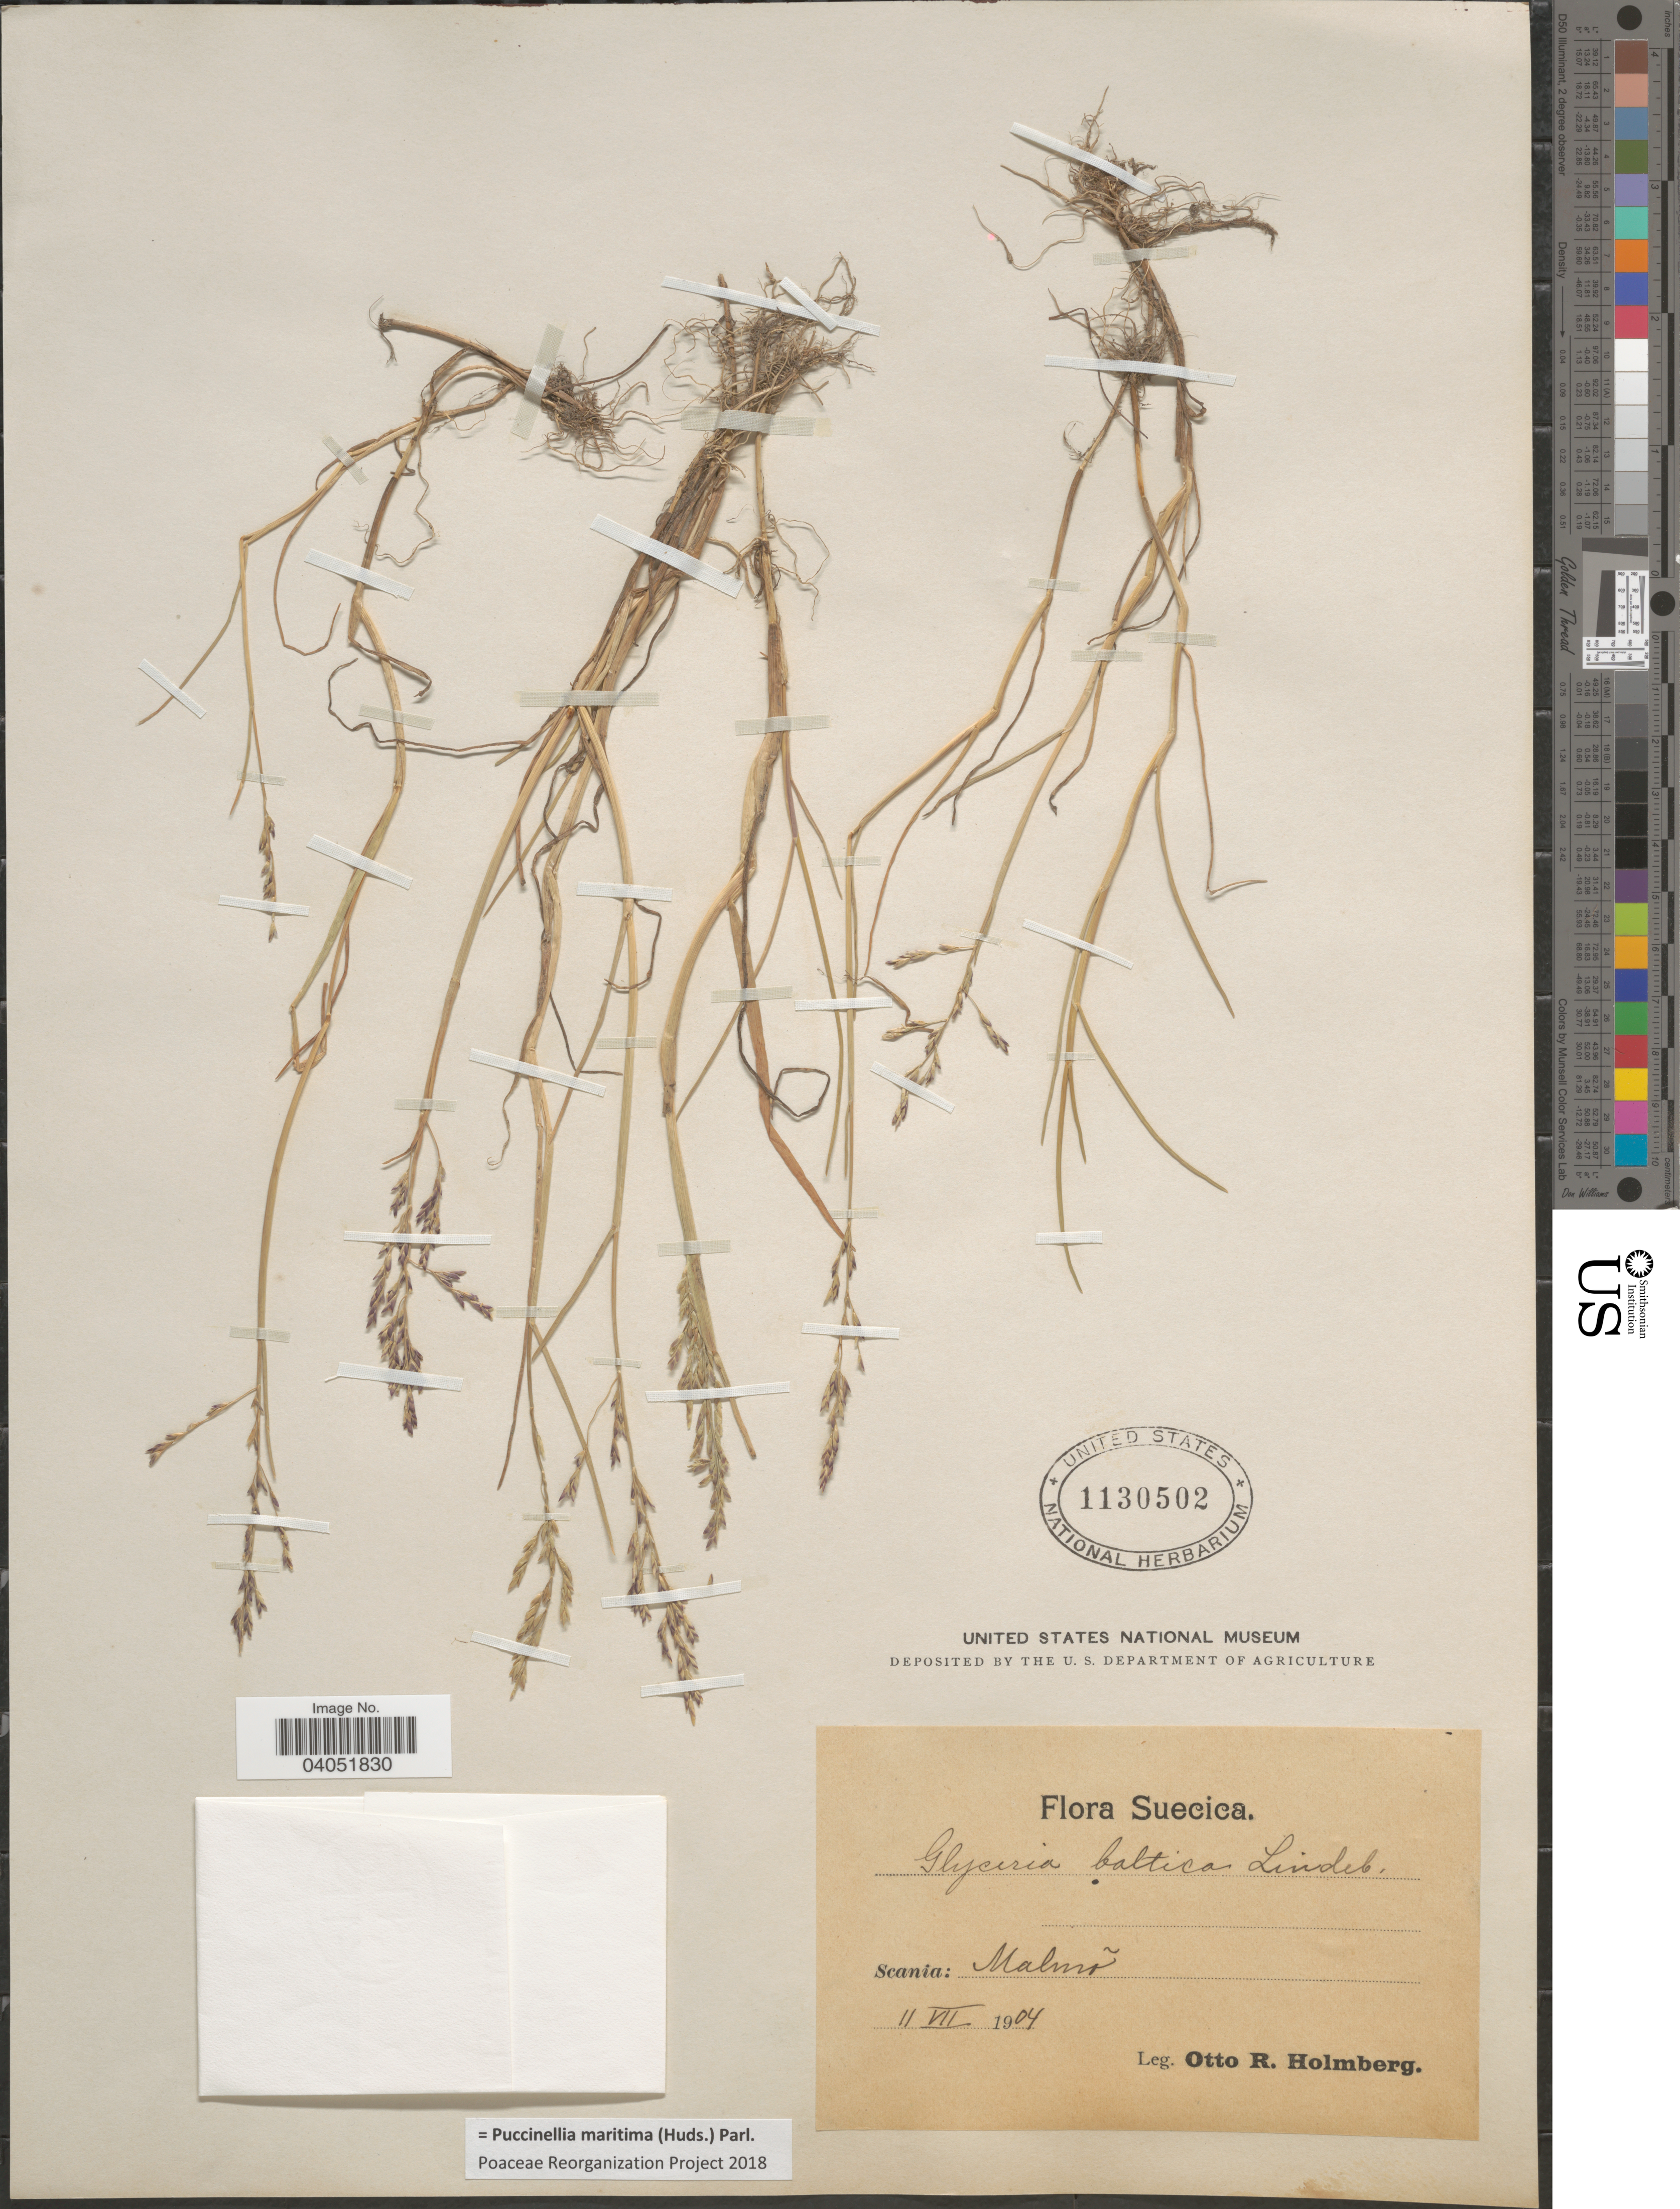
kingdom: Plantae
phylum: Tracheophyta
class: Liliopsida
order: Poales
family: Poaceae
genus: Puccinellia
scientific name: Puccinellia maritima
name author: (Huds.) Parl.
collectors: O. Holmberg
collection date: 1904-07-11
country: Sweden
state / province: Skåne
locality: Suecica. Scania: Malmõ.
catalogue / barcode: US 1130502